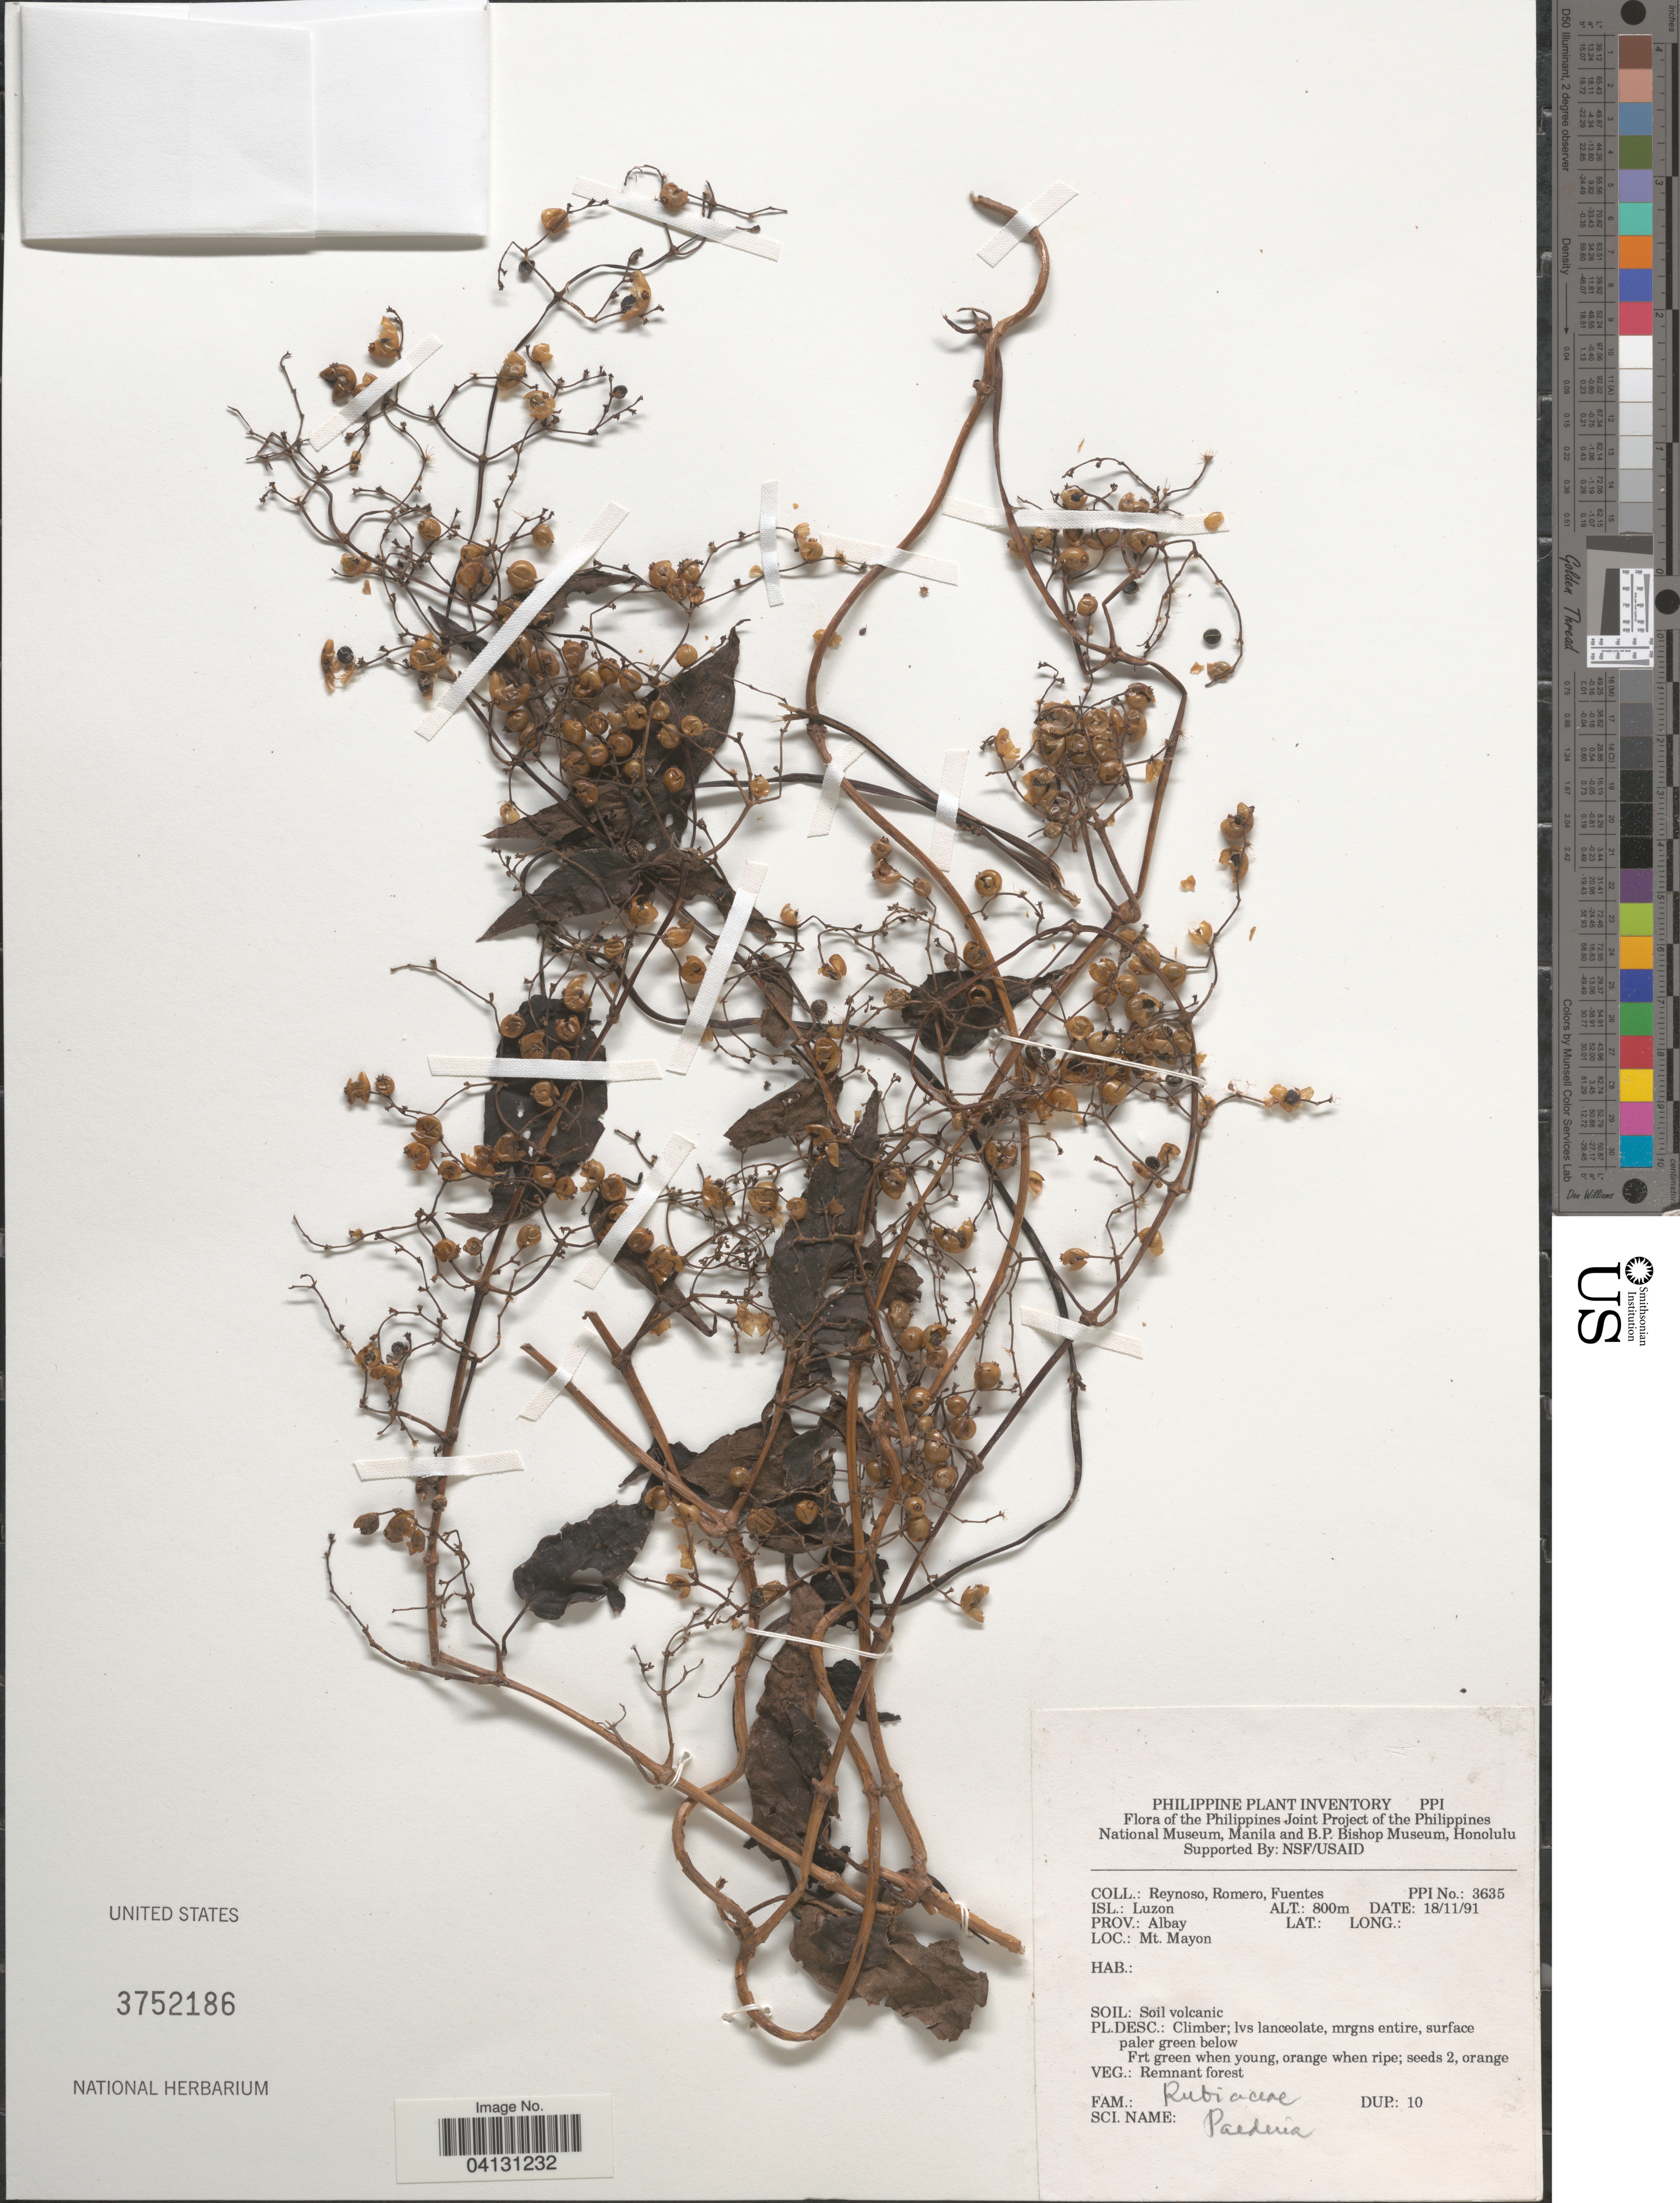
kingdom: Plantae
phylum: Tracheophyta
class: Magnoliopsida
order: Gentianales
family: Rubiaceae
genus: Paederia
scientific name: Paederia sp.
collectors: E. Reynoso, -. Romero & -. Fuentes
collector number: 3635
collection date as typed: Transcribed d/m/y: 18/11/91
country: Philippines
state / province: Bicol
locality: Isl.: Luzon. Prov.: Albay. Mt. Mayon.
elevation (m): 800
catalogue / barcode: US 3752186